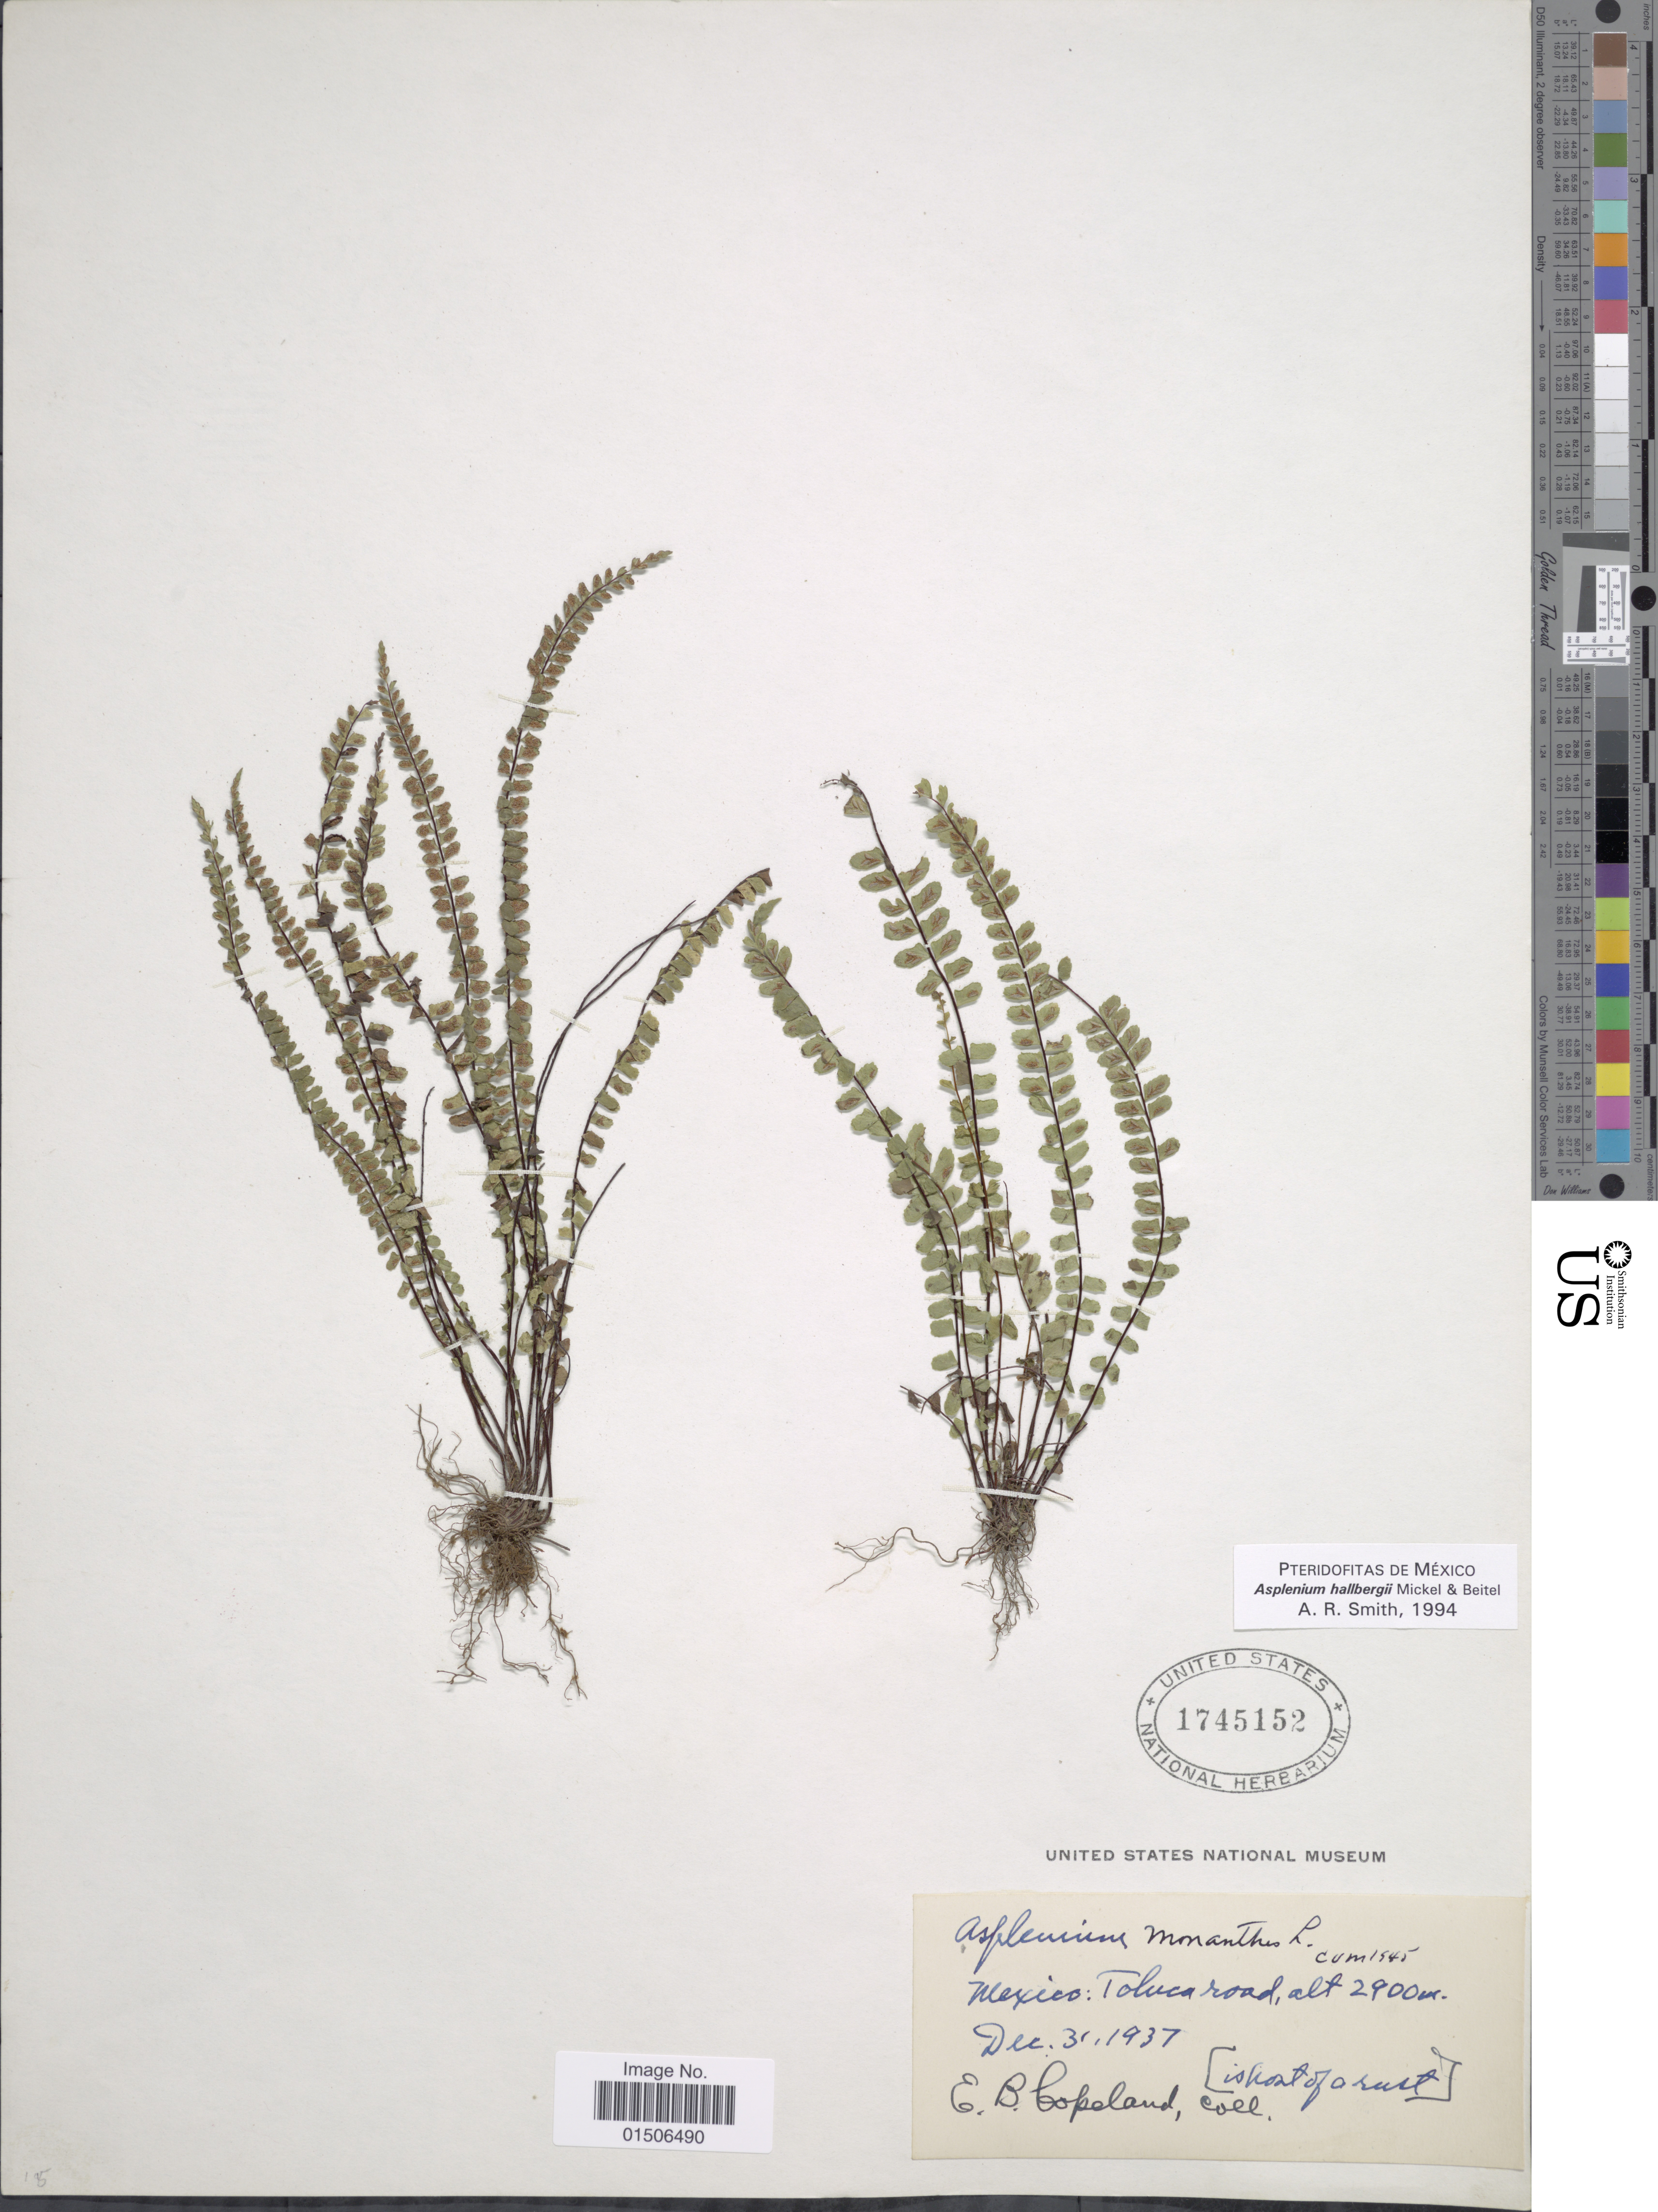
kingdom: Plantae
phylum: Tracheophyta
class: Polypodiopsida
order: Polypodiales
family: Aspleniaceae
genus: Asplenium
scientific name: Asplenium hallbergii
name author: Mickel & Beitel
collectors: E. B. Copeland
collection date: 1937-12-31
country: Mexico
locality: Toluca road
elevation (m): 2900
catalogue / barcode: US 1745152